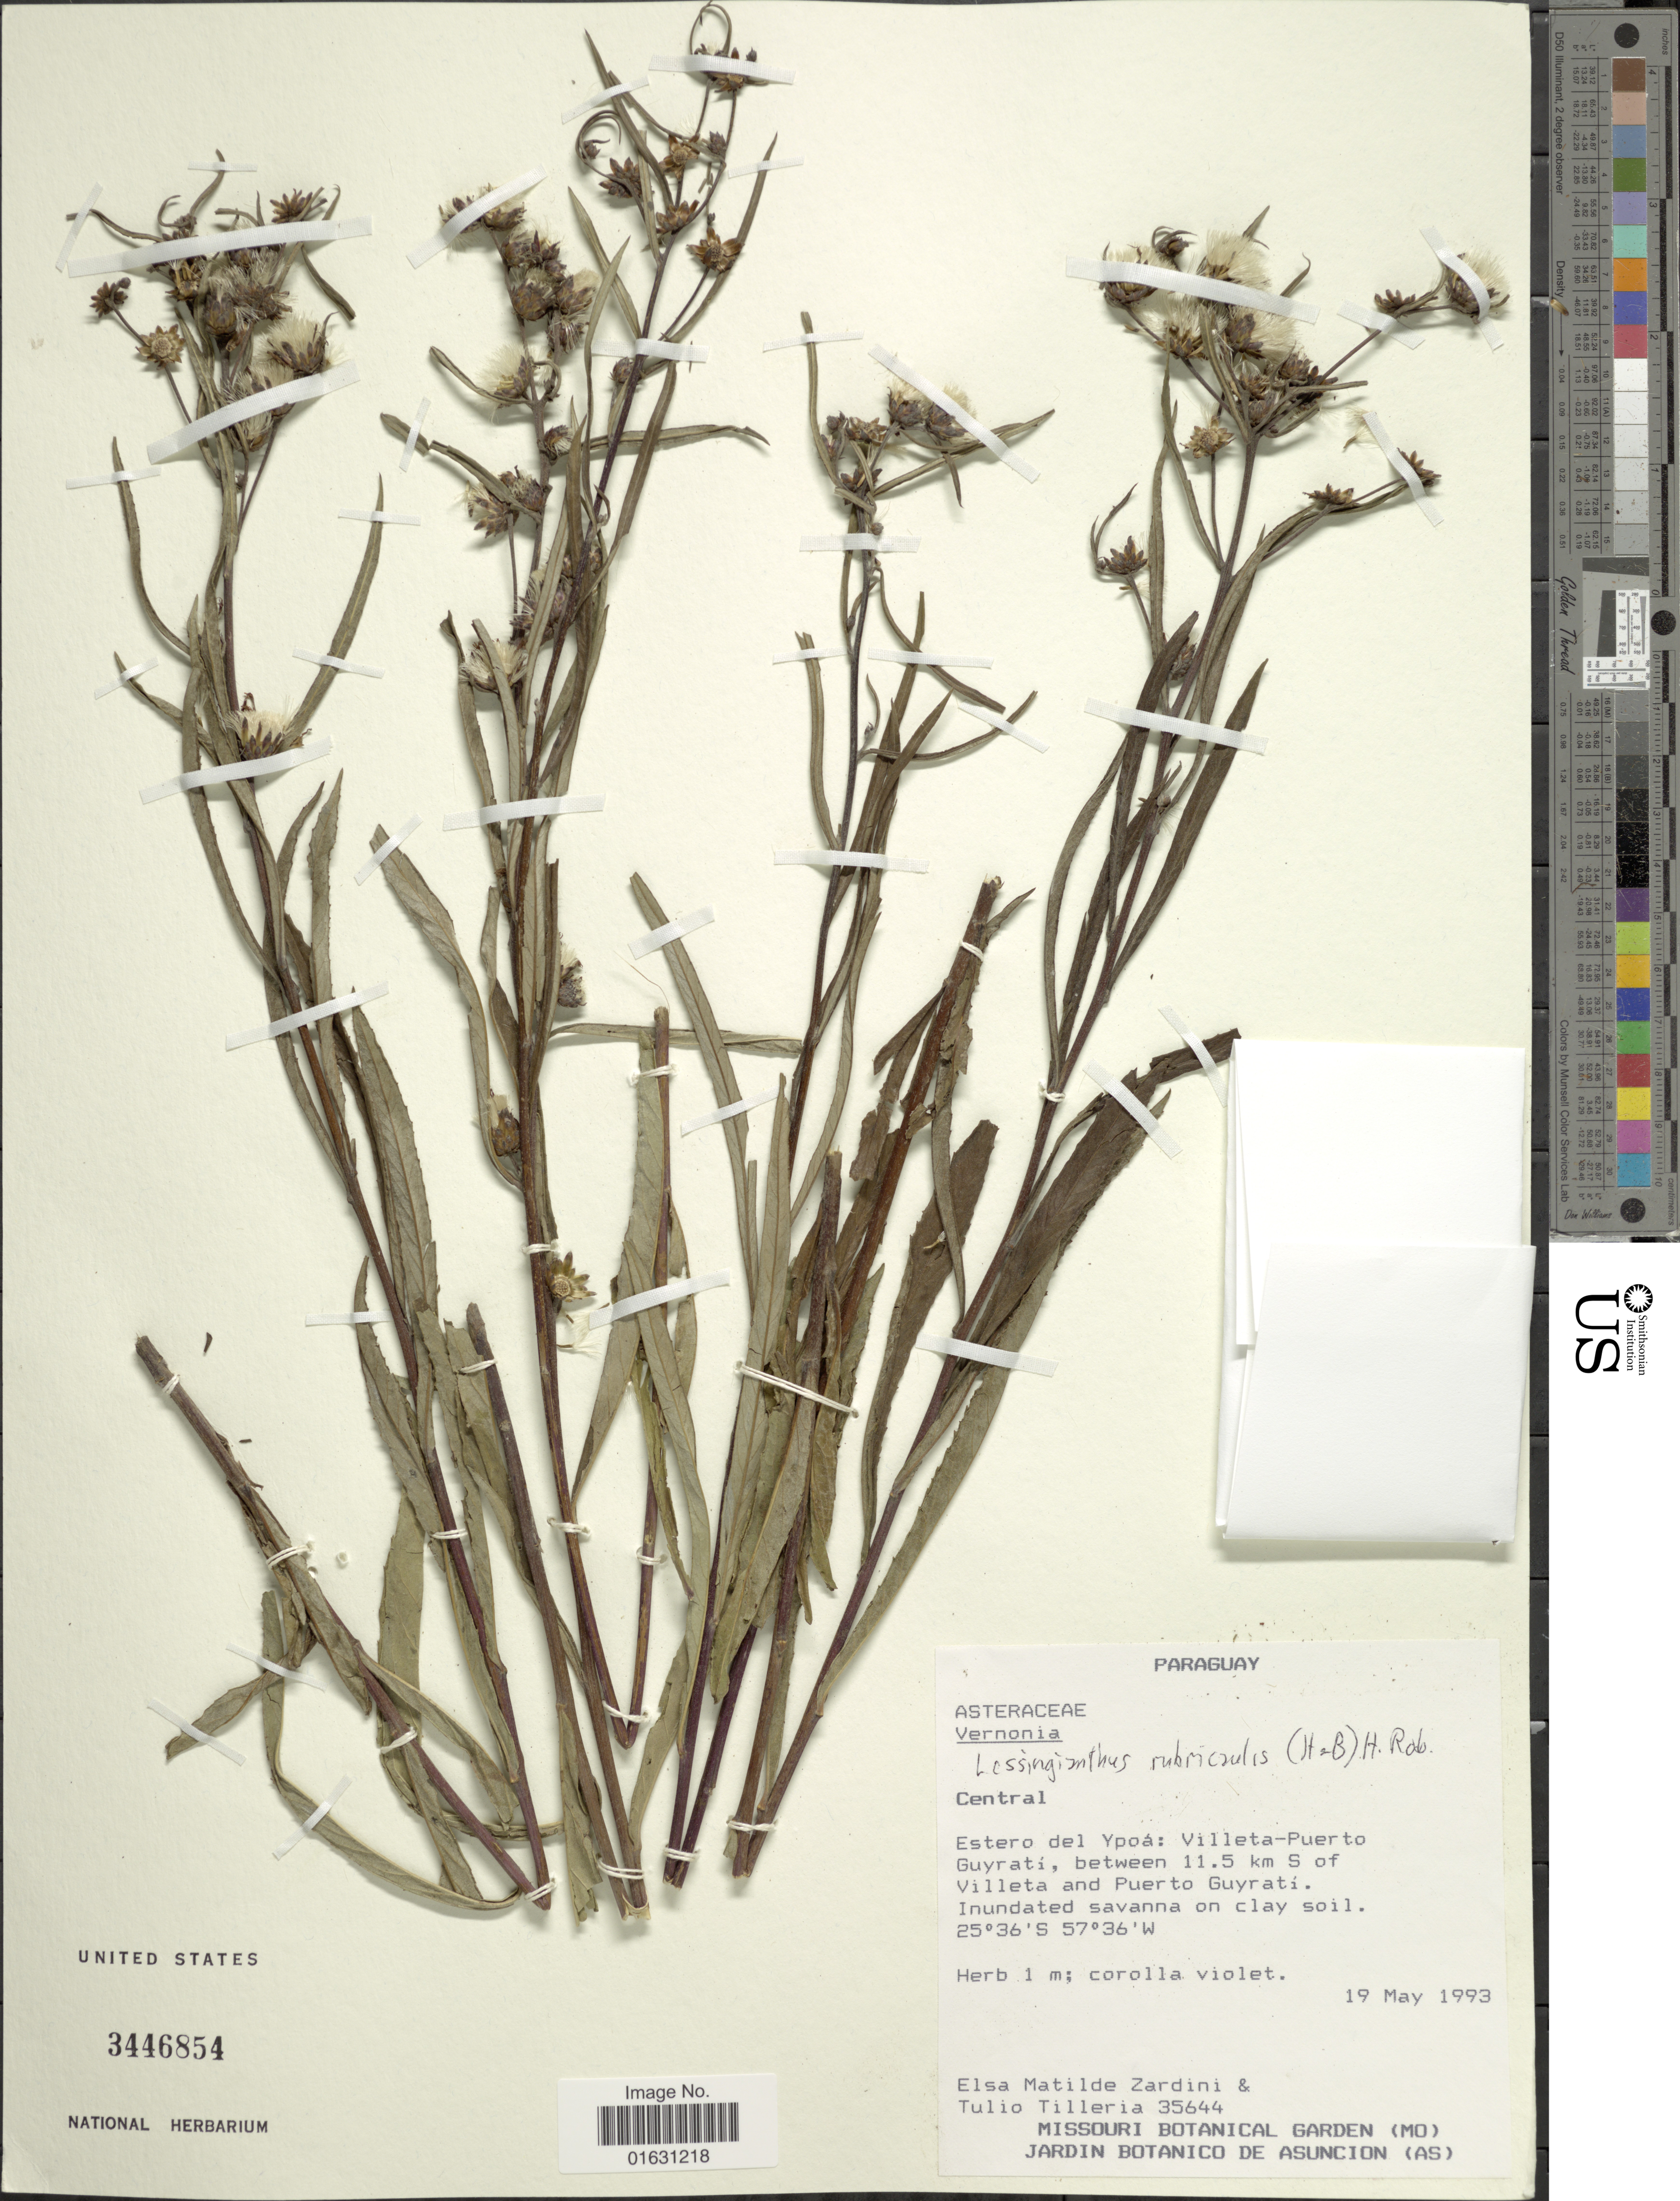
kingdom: Plantae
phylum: Tracheophyta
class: Magnoliopsida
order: Asterales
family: Asteraceae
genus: Lessingianthus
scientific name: Lessingianthus rubricaulis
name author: (Humb. & Bonpl.) H. Rob.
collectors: E. M. Zardini & T. Tilleria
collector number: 35644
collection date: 1993-05-19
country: Paraguay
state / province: Central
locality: Central, Estero del Ypoa: Villeta-Puerto Guyrati, between 11.5 km S of Villeta and Puerto Guyrati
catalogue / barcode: US 3446854